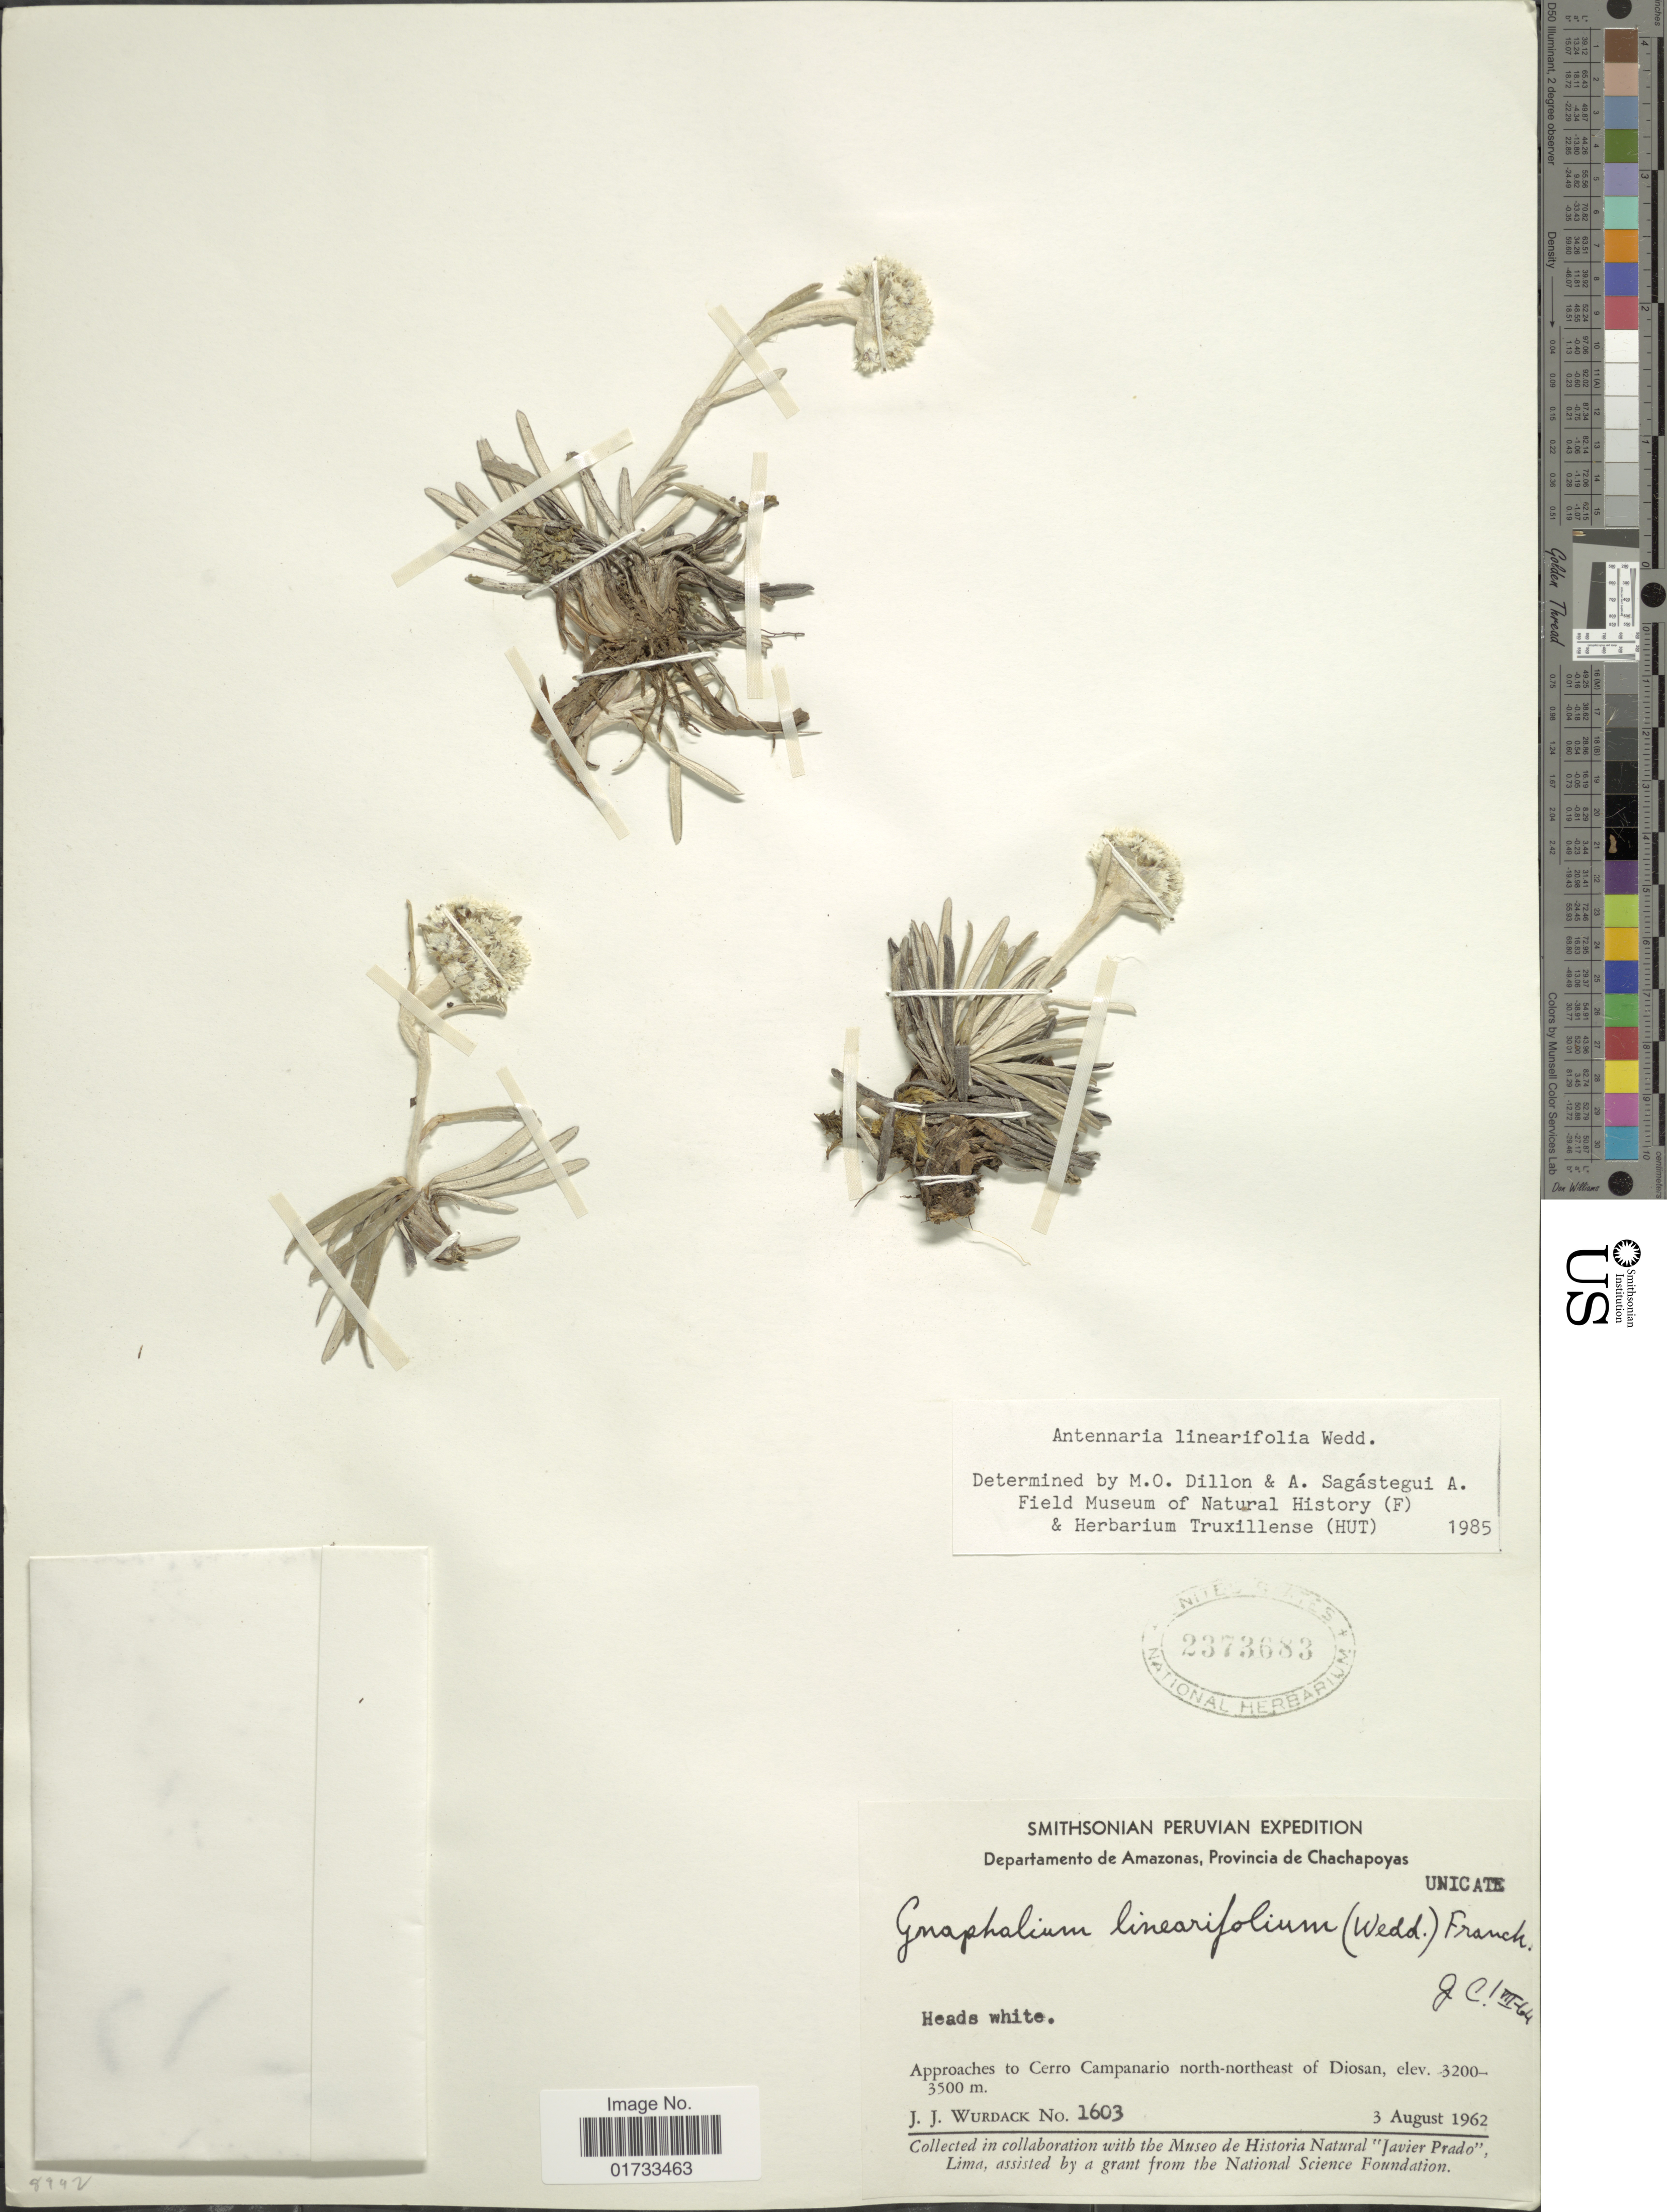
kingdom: Plantae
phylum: Tracheophyta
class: Magnoliopsida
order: Asterales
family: Asteraceae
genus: Quasiantennaria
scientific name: Quasiantennaria linearifolia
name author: (Wedd.) R.J. Bayer & M.O. Dillon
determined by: Nesom, Guy L.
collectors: J. J. Wurdack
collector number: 1603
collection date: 1962-08-03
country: Peru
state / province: Amazonas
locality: Provincia de Chahcapoyas, approached to Cerro Campanario north-northeast of Diosan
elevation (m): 3200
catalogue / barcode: US 2373683